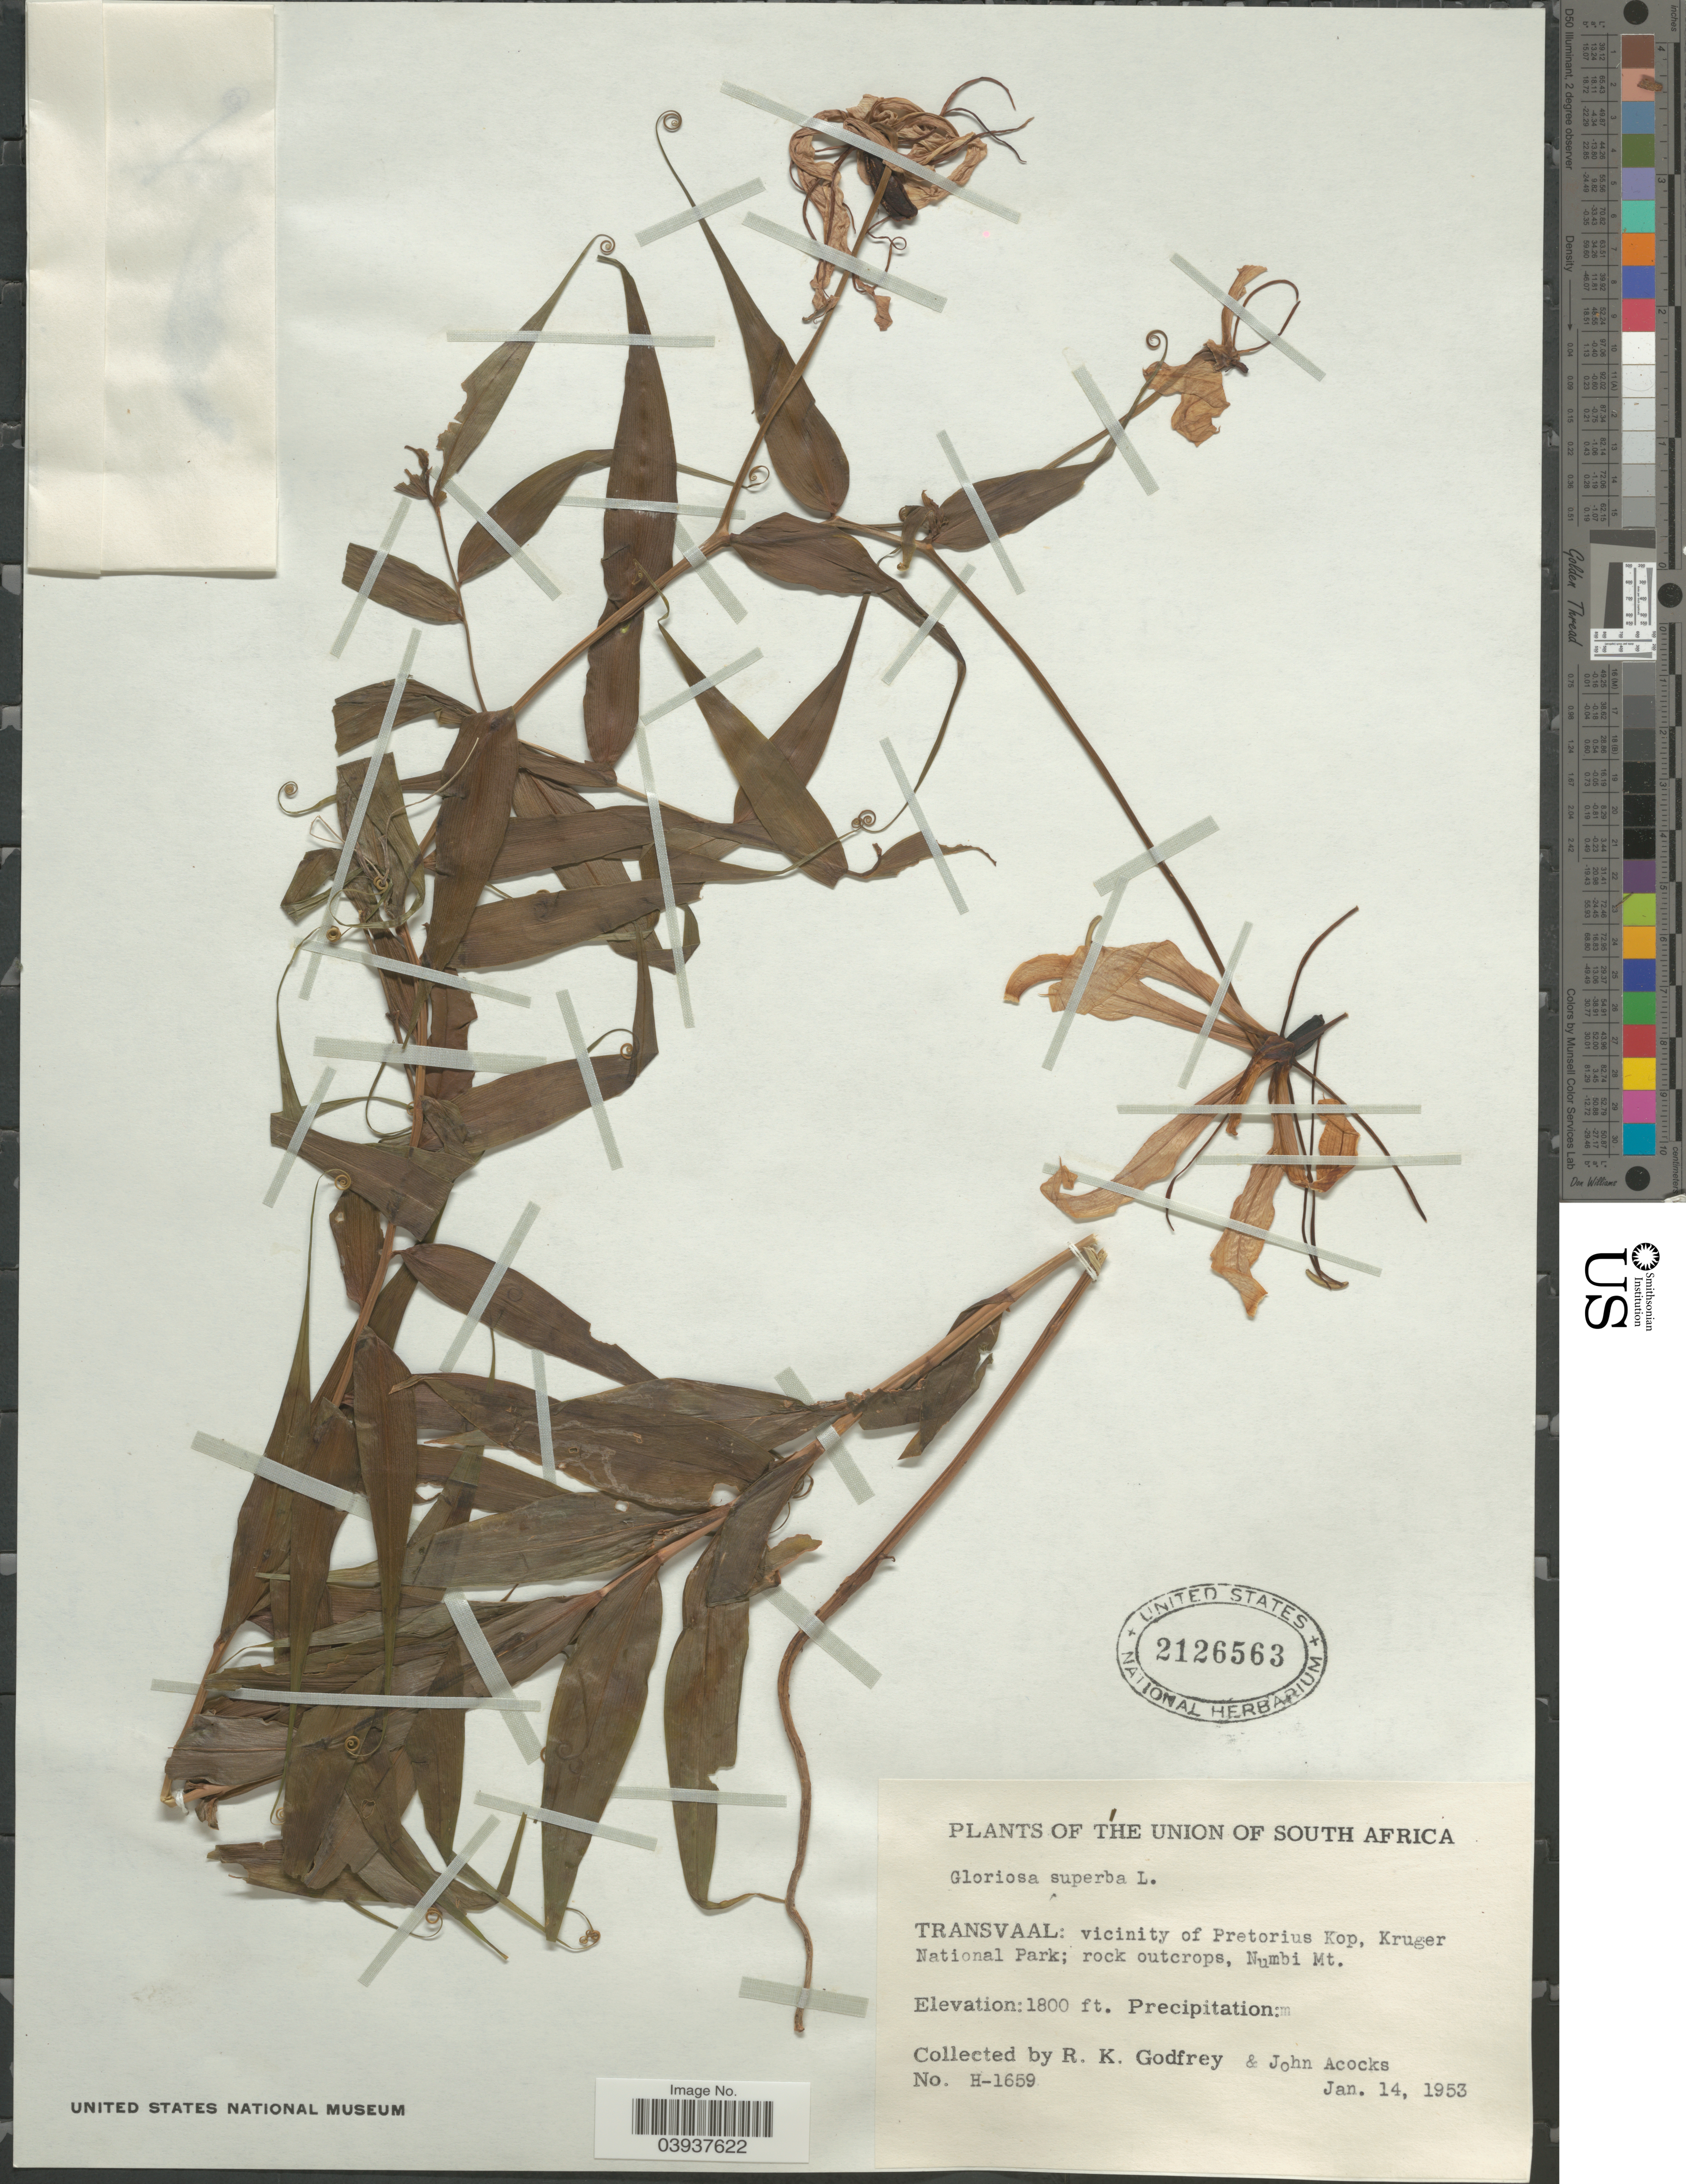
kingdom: Plantae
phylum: Tracheophyta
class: Liliopsida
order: Liliales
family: Colchicaceae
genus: Gloriosa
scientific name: Gloriosa superba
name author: L.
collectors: R. K. Godfrey & J. P. Acocks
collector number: H-1659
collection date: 1953-01-14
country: South Africa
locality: Union of South Africa. Transvaal: vicinity of Pretorius Kop, Kruger National Park; rock outcrops, Numbi Mt.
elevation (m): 549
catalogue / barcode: US 2126563